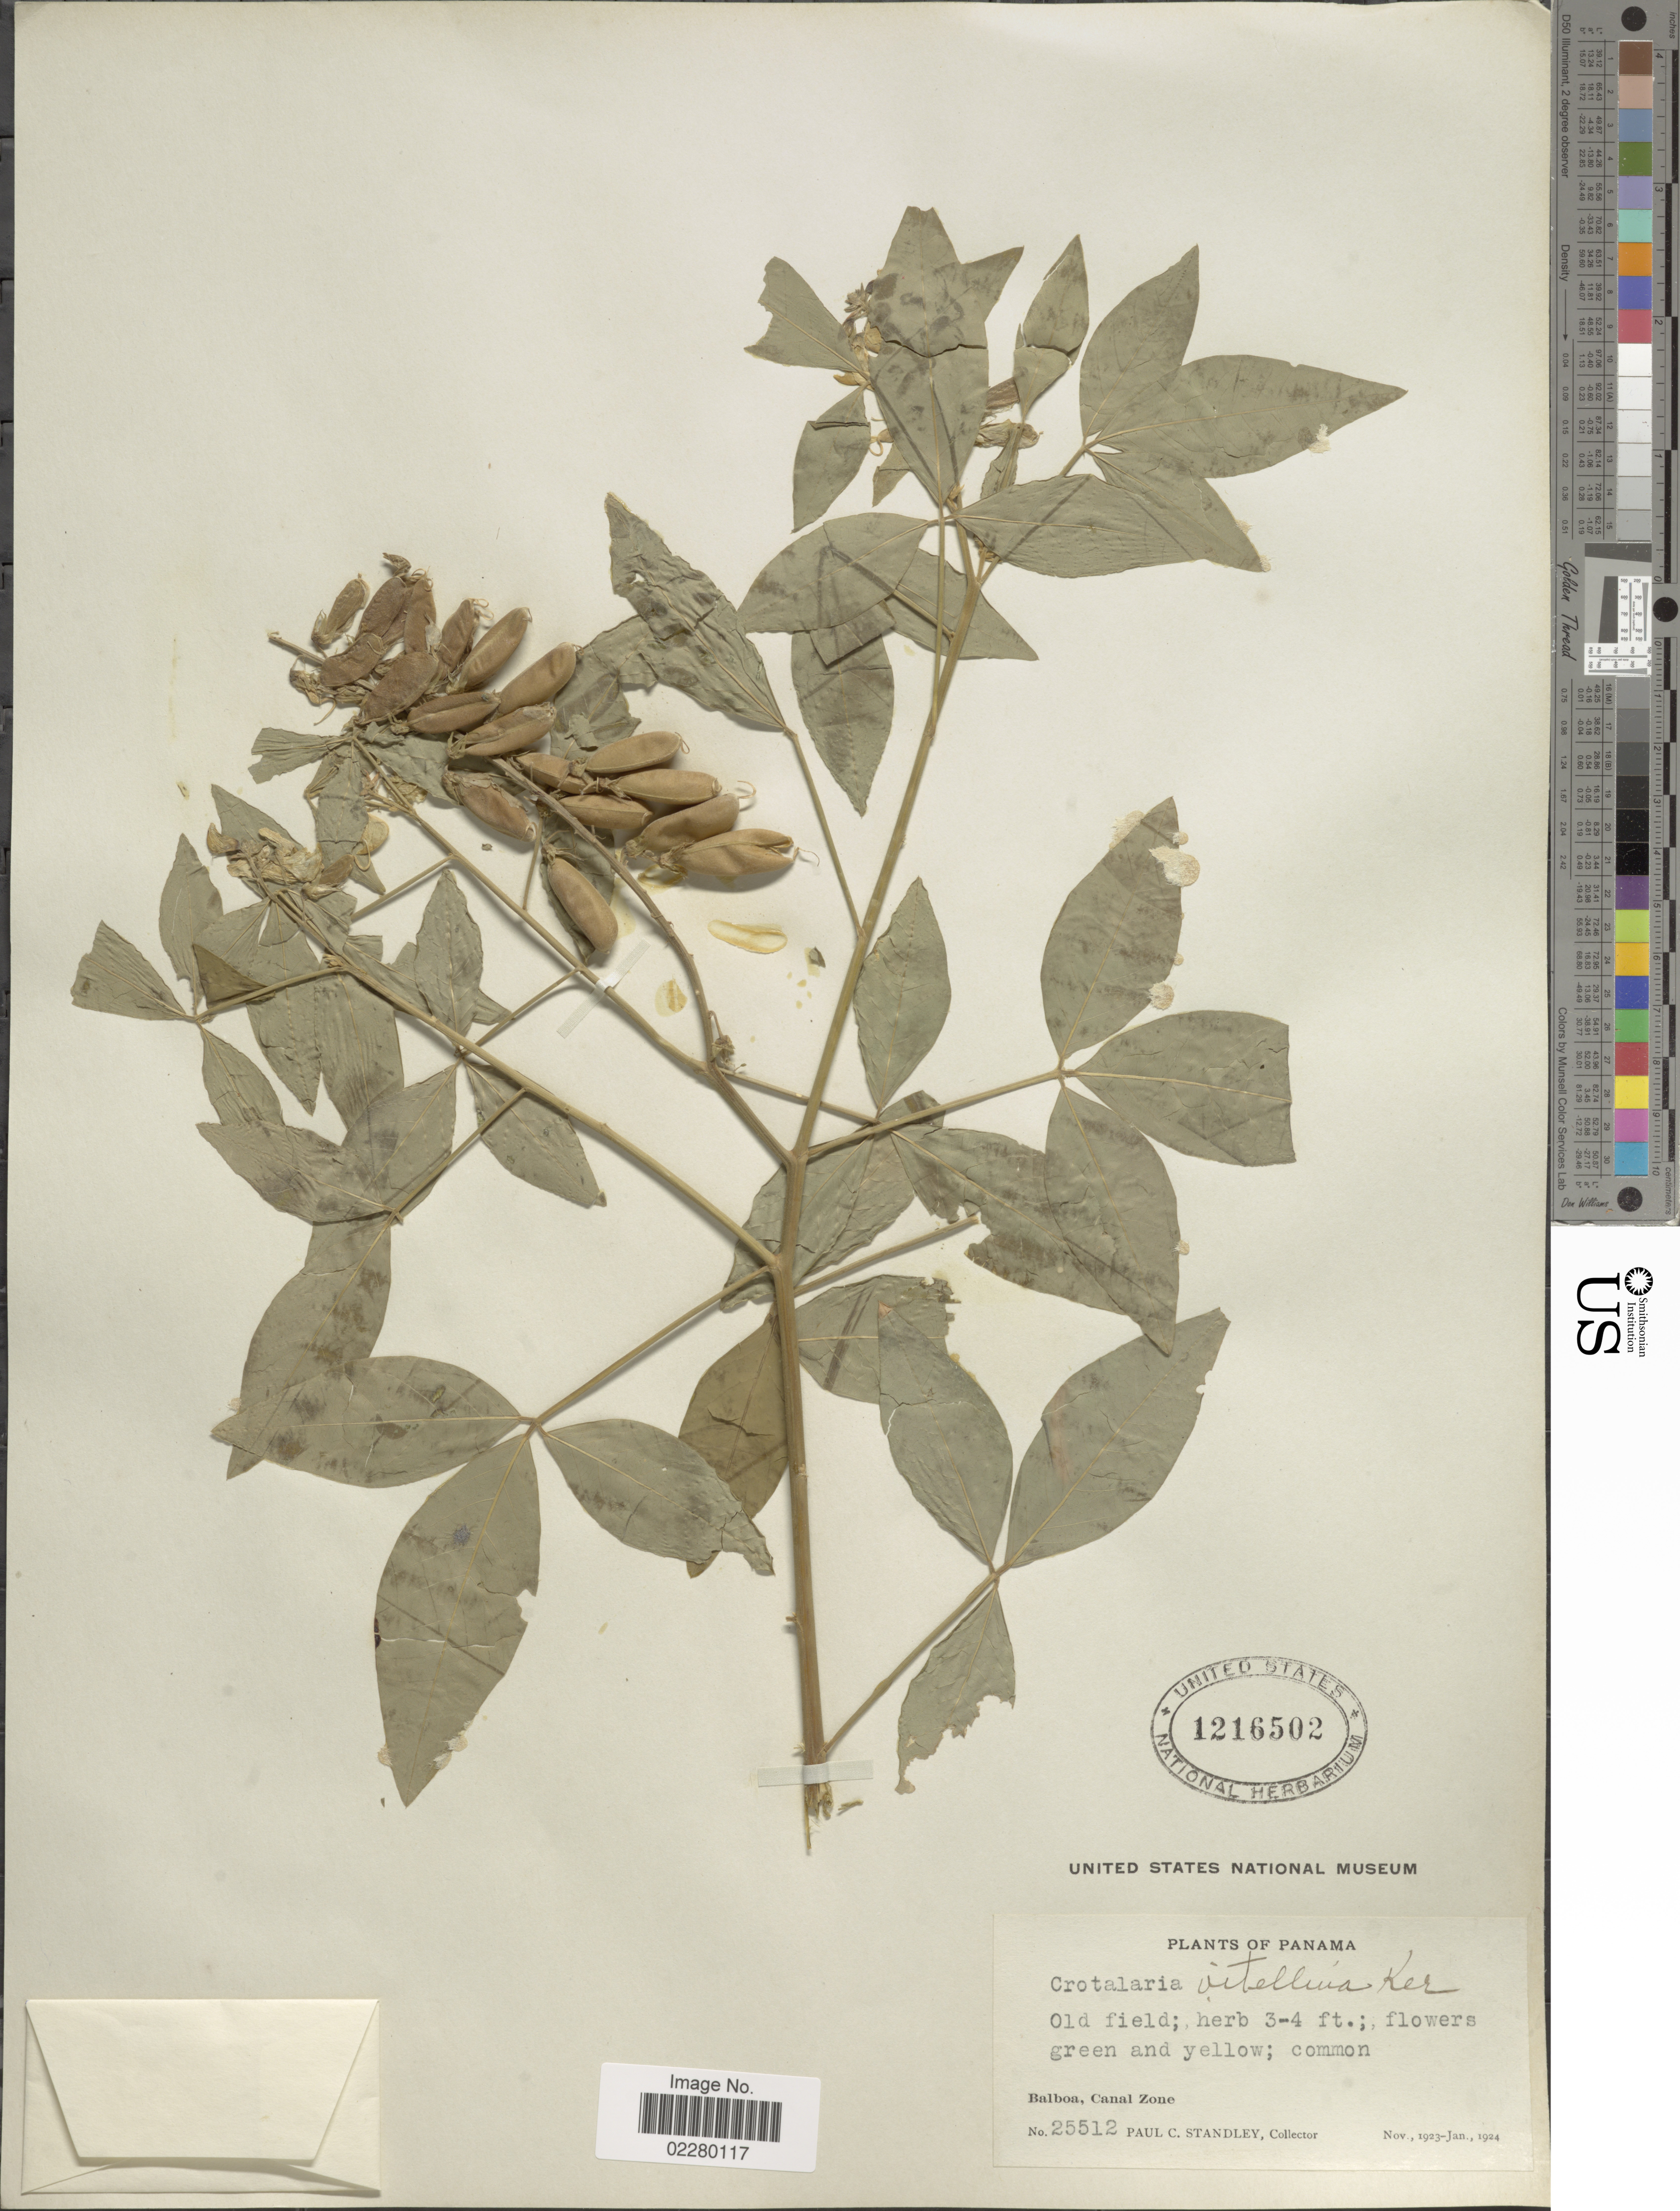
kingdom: Plantae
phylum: Tracheophyta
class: Magnoliopsida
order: Fabales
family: Fabaceae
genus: Crotalaria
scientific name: Crotalaria cajanifolia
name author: Kunth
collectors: P. C. Standley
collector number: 25512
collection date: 1923-11/1924-01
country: Panama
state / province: Colón / Panamá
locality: Balboa, Canal Zone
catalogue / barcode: US 1216502